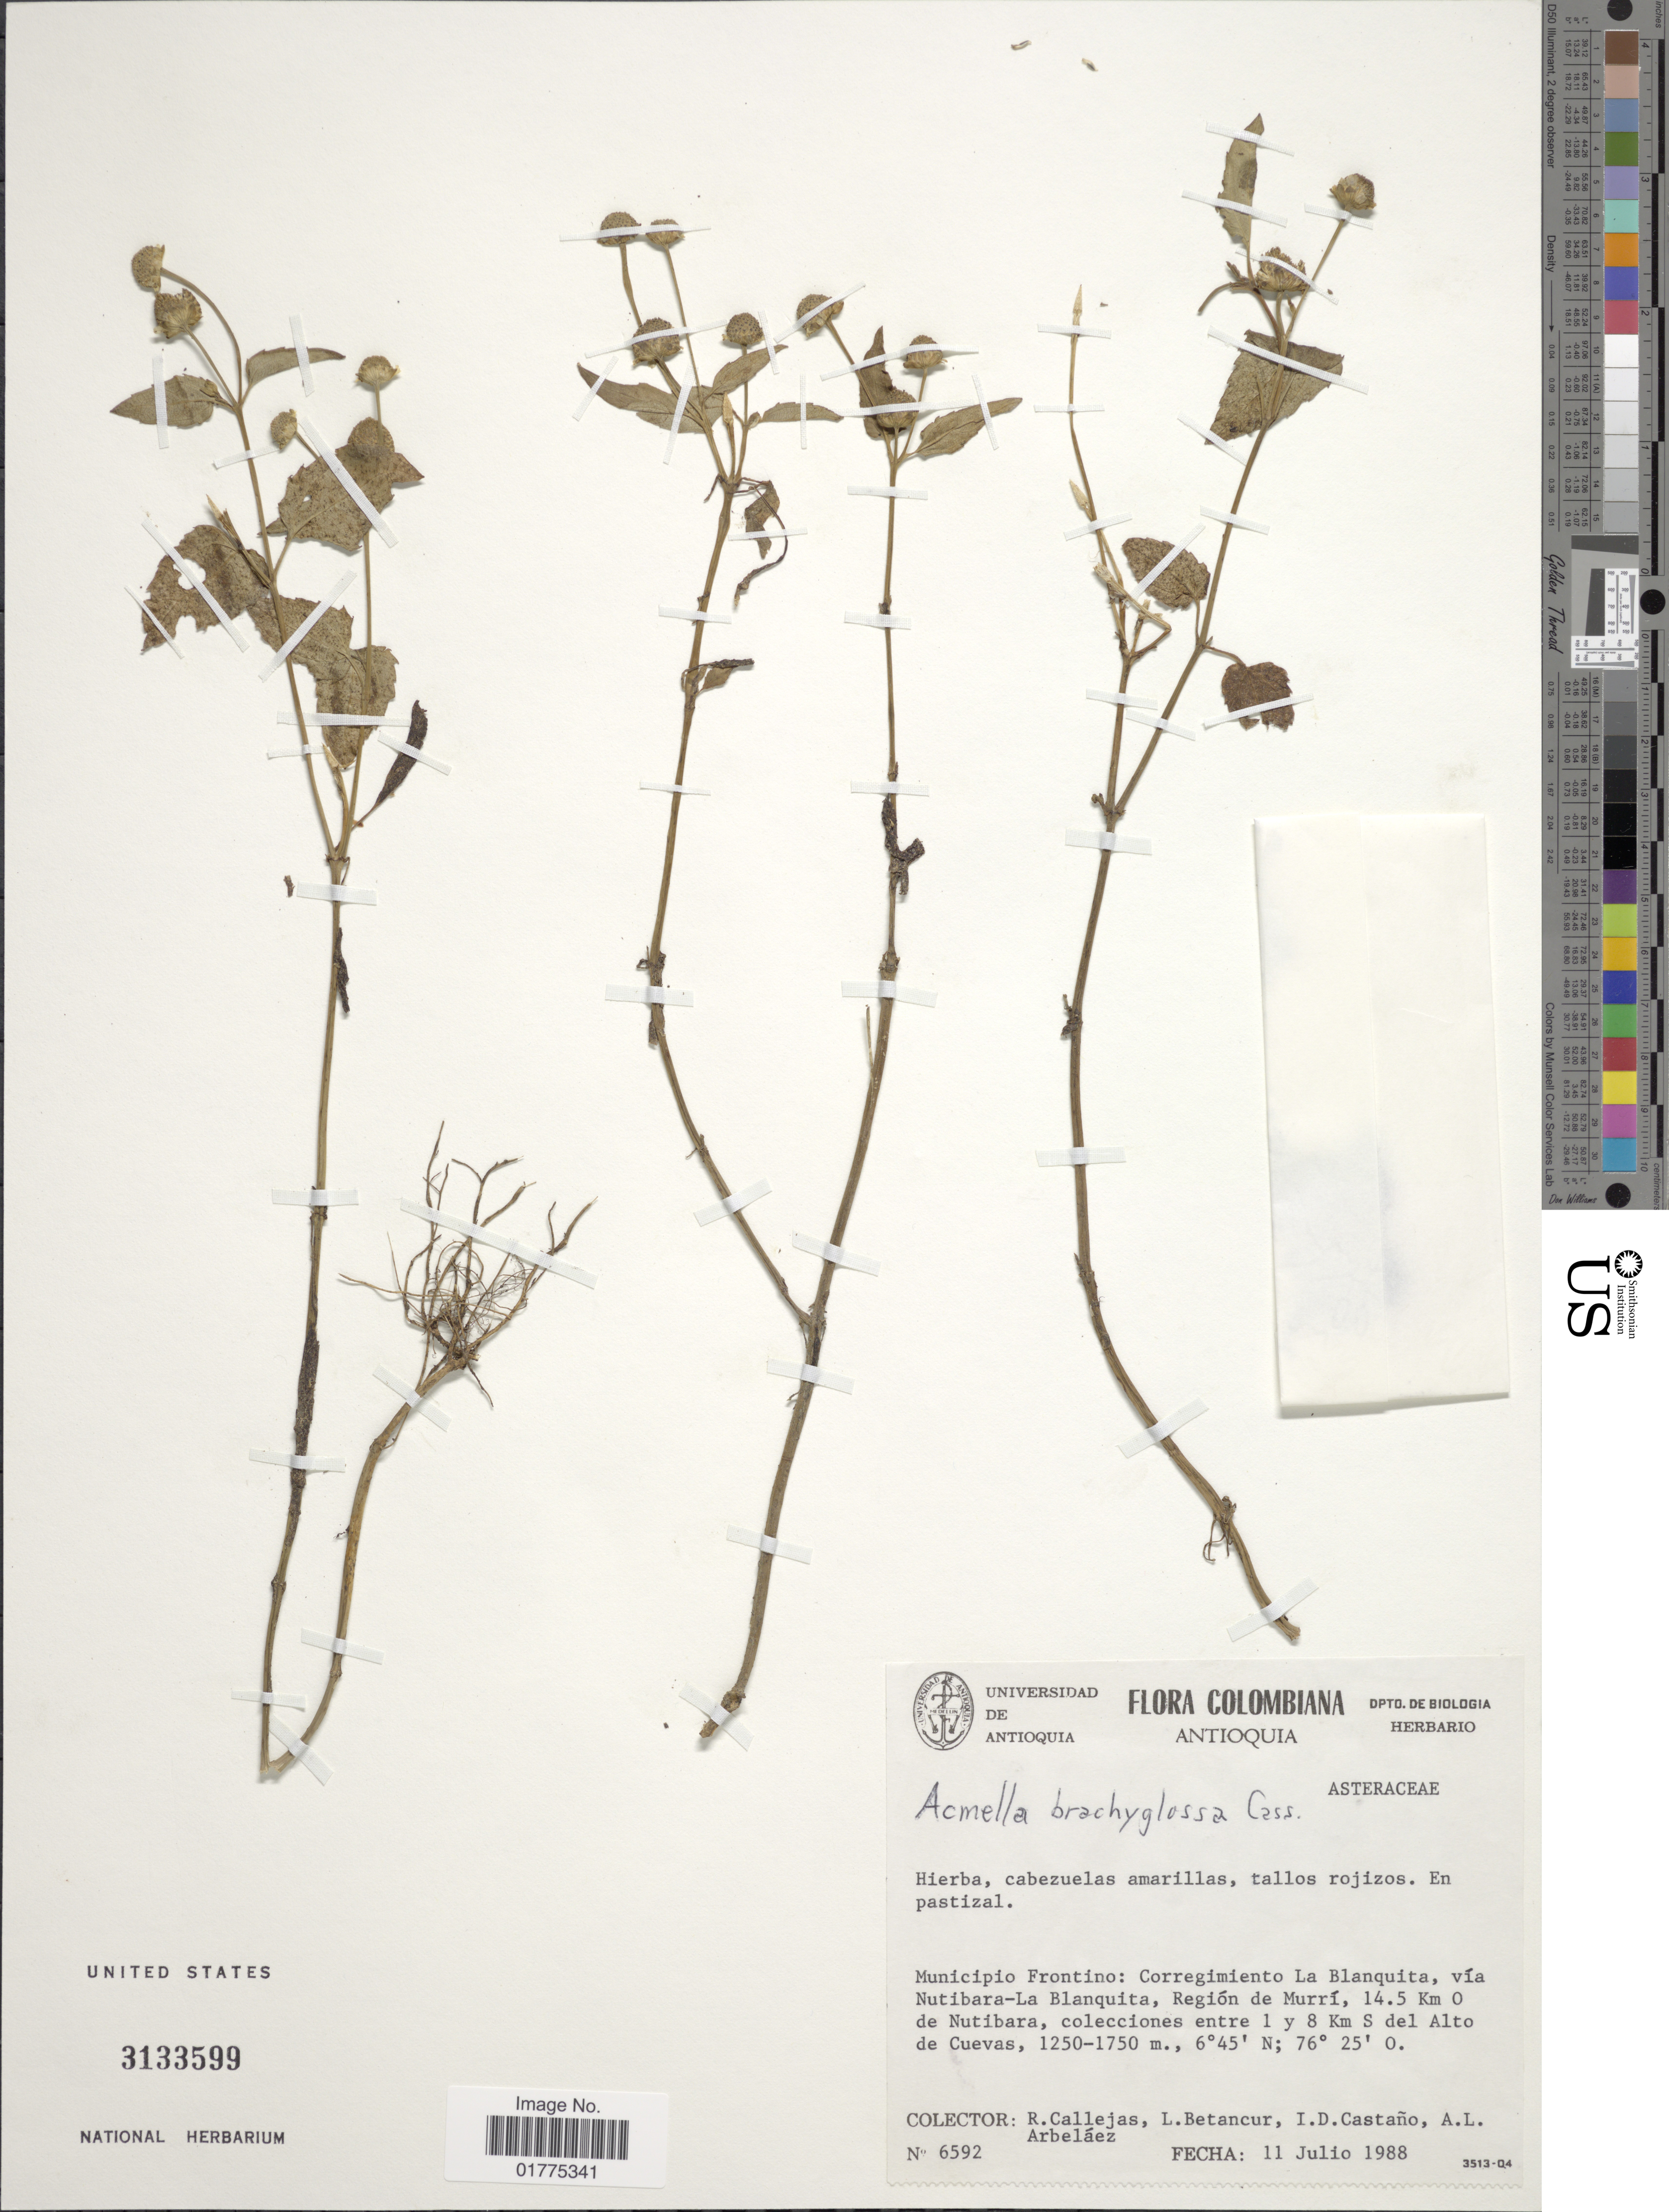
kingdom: Plantae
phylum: Tracheophyta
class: Magnoliopsida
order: Asterales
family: Asteraceae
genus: Acmella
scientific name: Acmella brachyglossa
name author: Cass.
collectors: R. Callejas, L. Betancur, I. Castaño & A. Arbeláez Alvarez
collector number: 6592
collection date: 1988-07-11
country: Colombia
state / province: Antioquia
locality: Municipio Frontino: Corregimiente La Blanquita, via Nutibara-La Blanquita, Region de Murri, 14.5 Km O de Nutibara, colecciones entre 1 y 8 km S del Alto de Cuevas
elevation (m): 1250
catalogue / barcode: US 3133599